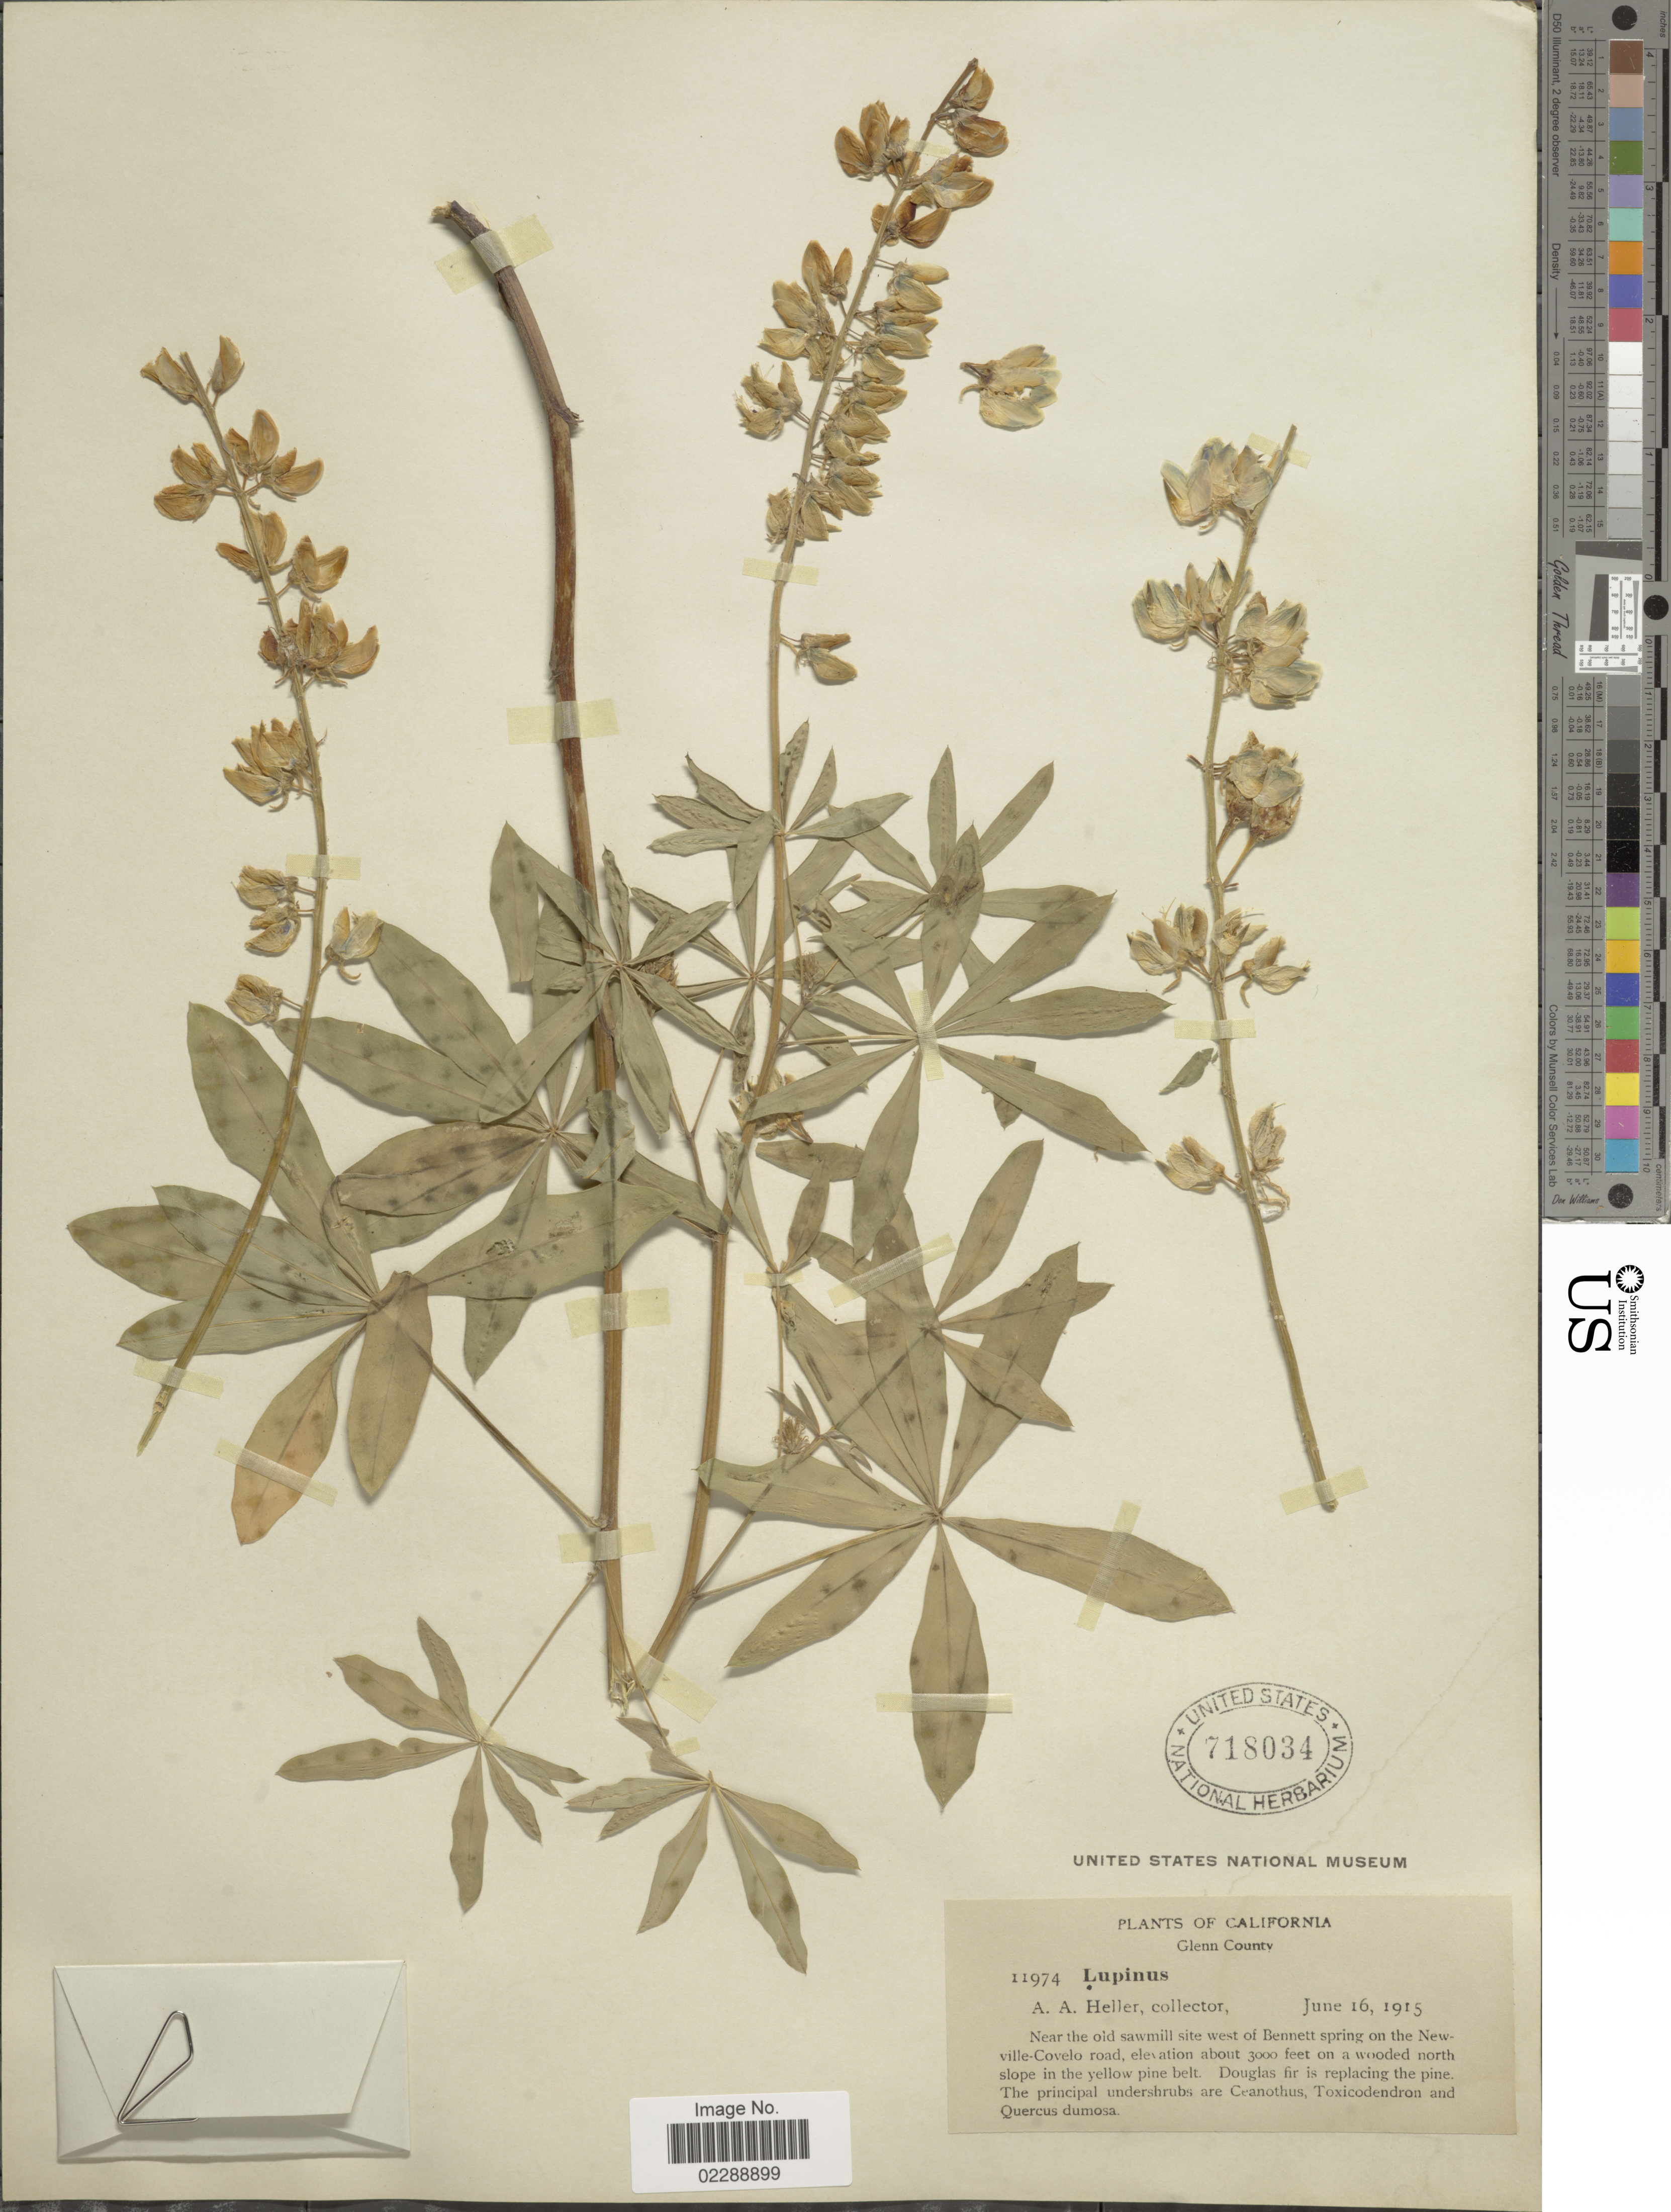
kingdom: Plantae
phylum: Tracheophyta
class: Magnoliopsida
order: Fabales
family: Fabaceae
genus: Lupinus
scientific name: Lupinus sp.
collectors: A. A. Heller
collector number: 11974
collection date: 1915-06-16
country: United States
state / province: California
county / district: Glenn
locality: Glenn County, Near the old sawmill site west of Bennett spring on the Newville-Covelo road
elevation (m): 914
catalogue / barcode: US 718034